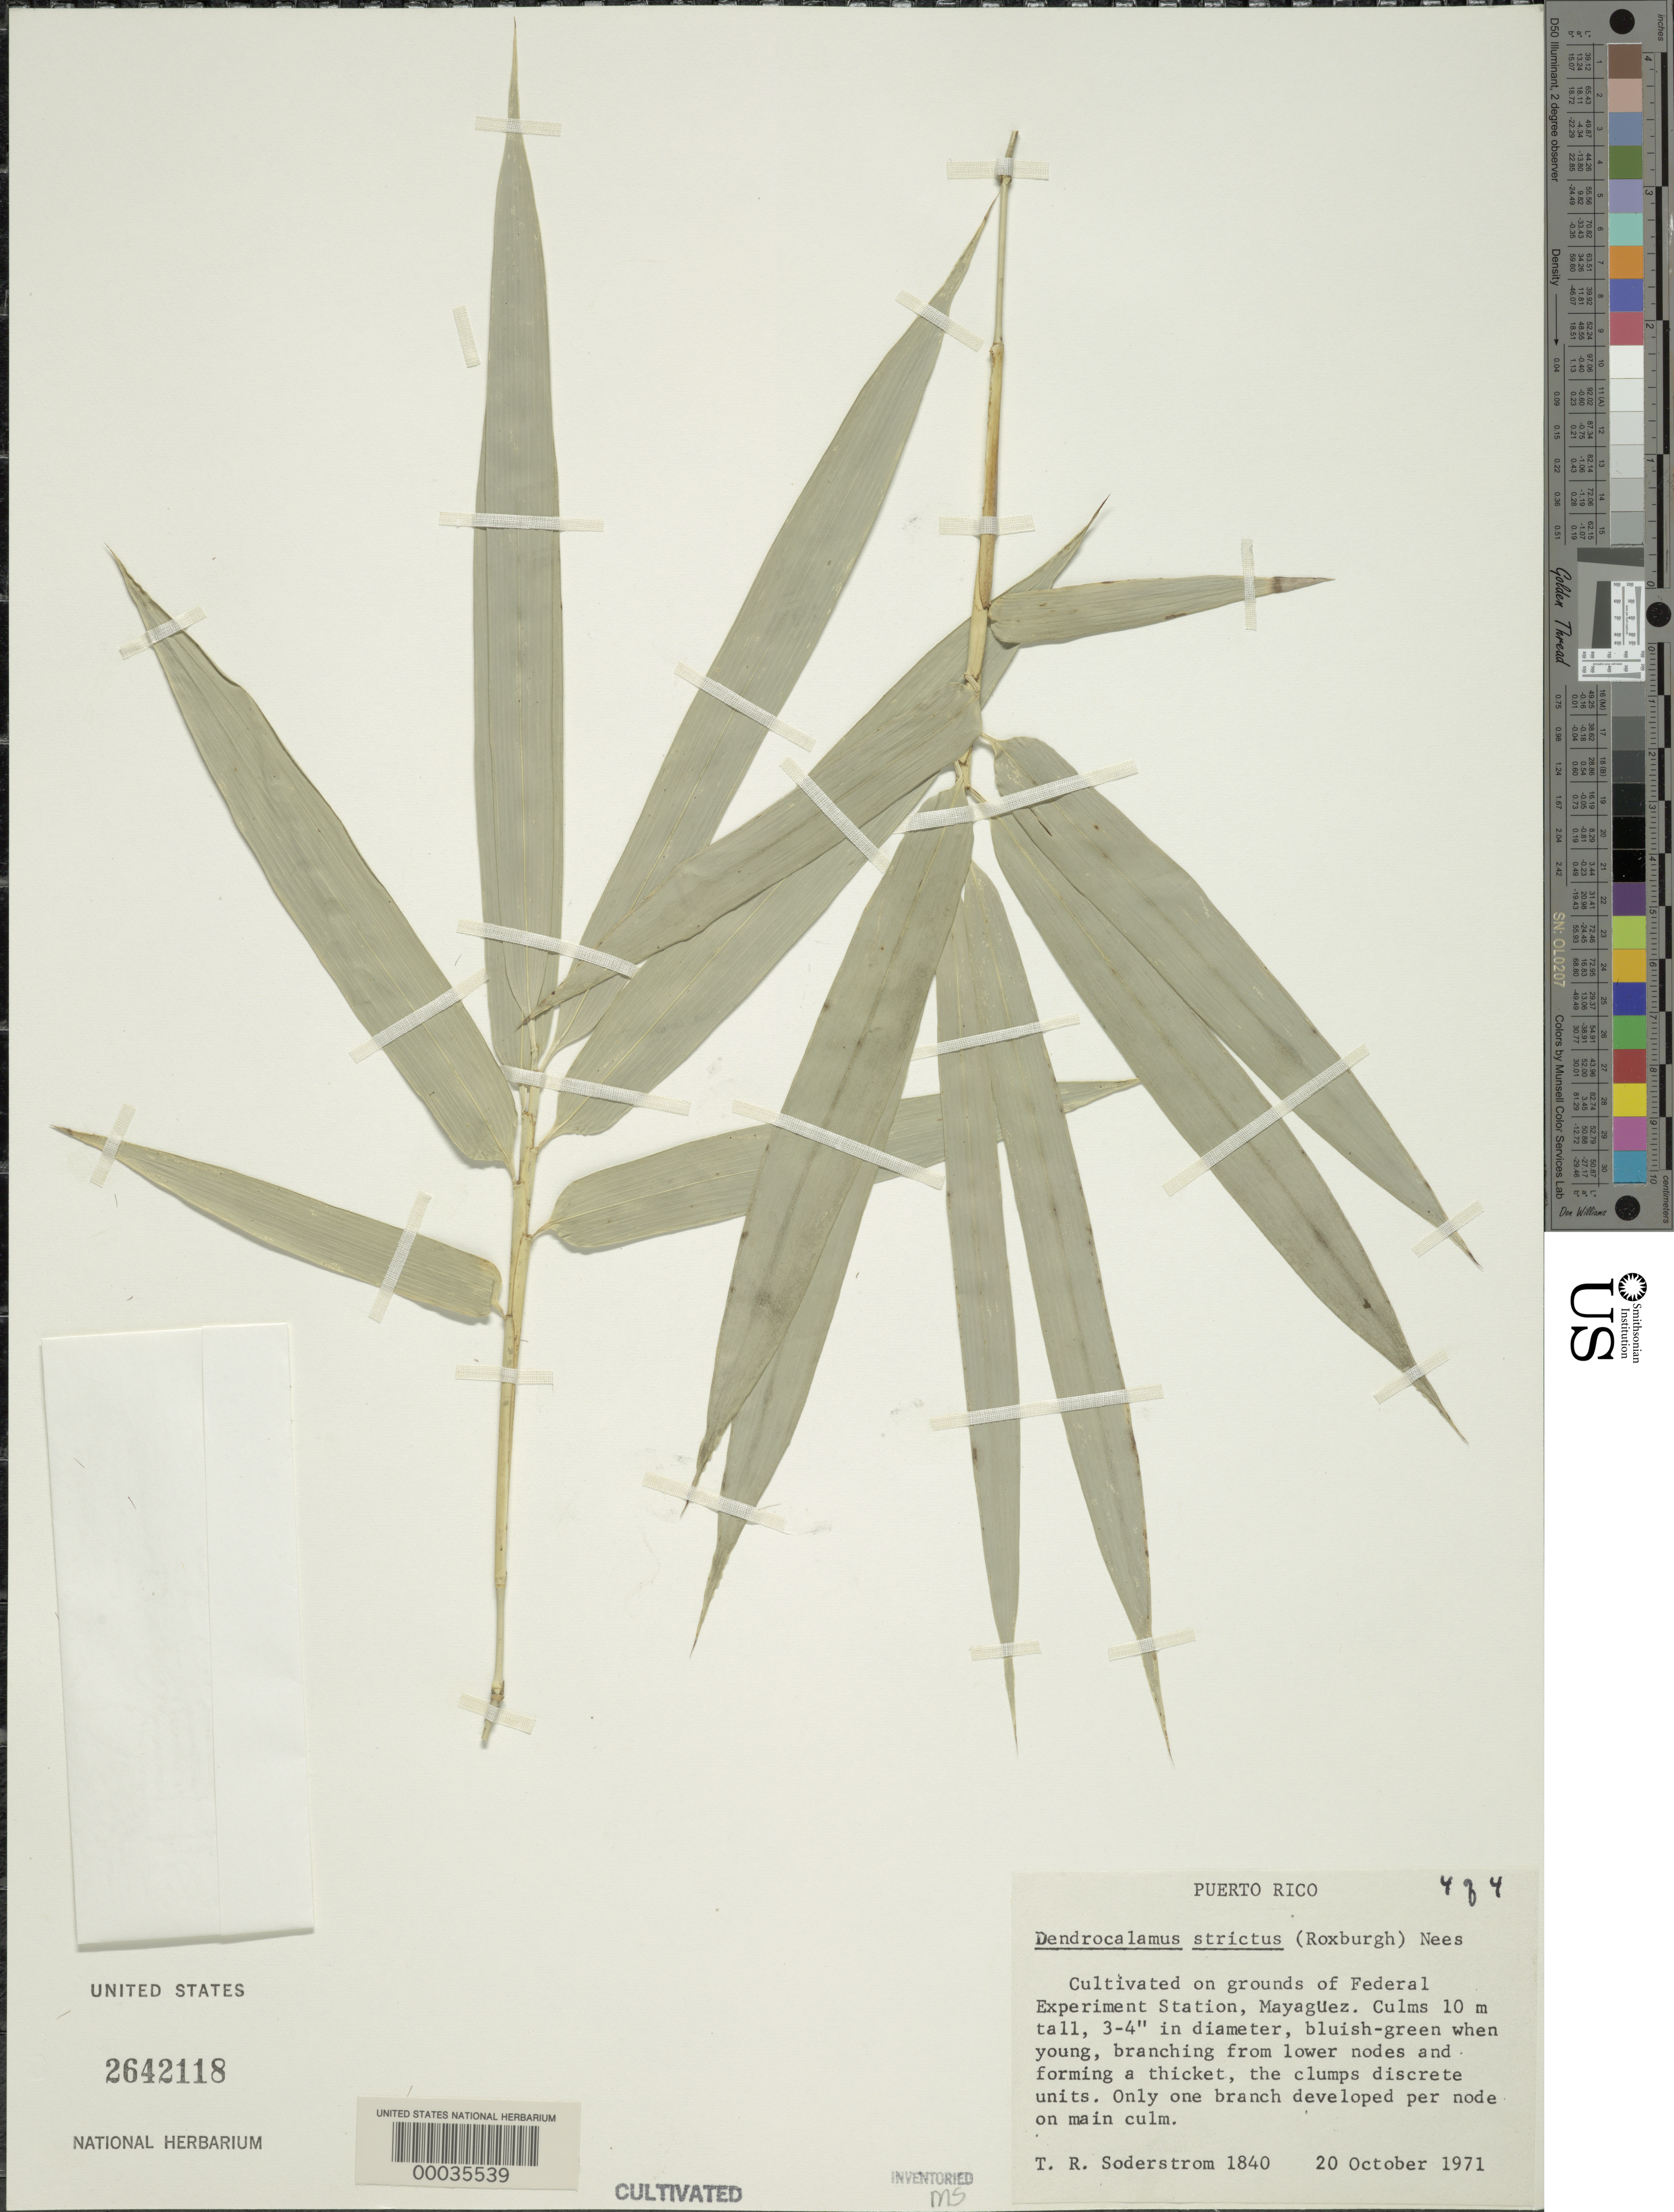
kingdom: Plantae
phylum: Tracheophyta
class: Liliopsida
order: Poales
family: Poaceae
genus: Dendrocalamus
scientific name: Dendrocalamus strictus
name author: (Roxb.) Nees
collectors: T. R. Soderstrom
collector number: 1840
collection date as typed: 20 Oct 1971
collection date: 1971-10-20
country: Puerto Rico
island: Greater Antilles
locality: Federal Experimental Station-Mayaguez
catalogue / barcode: US 2642118